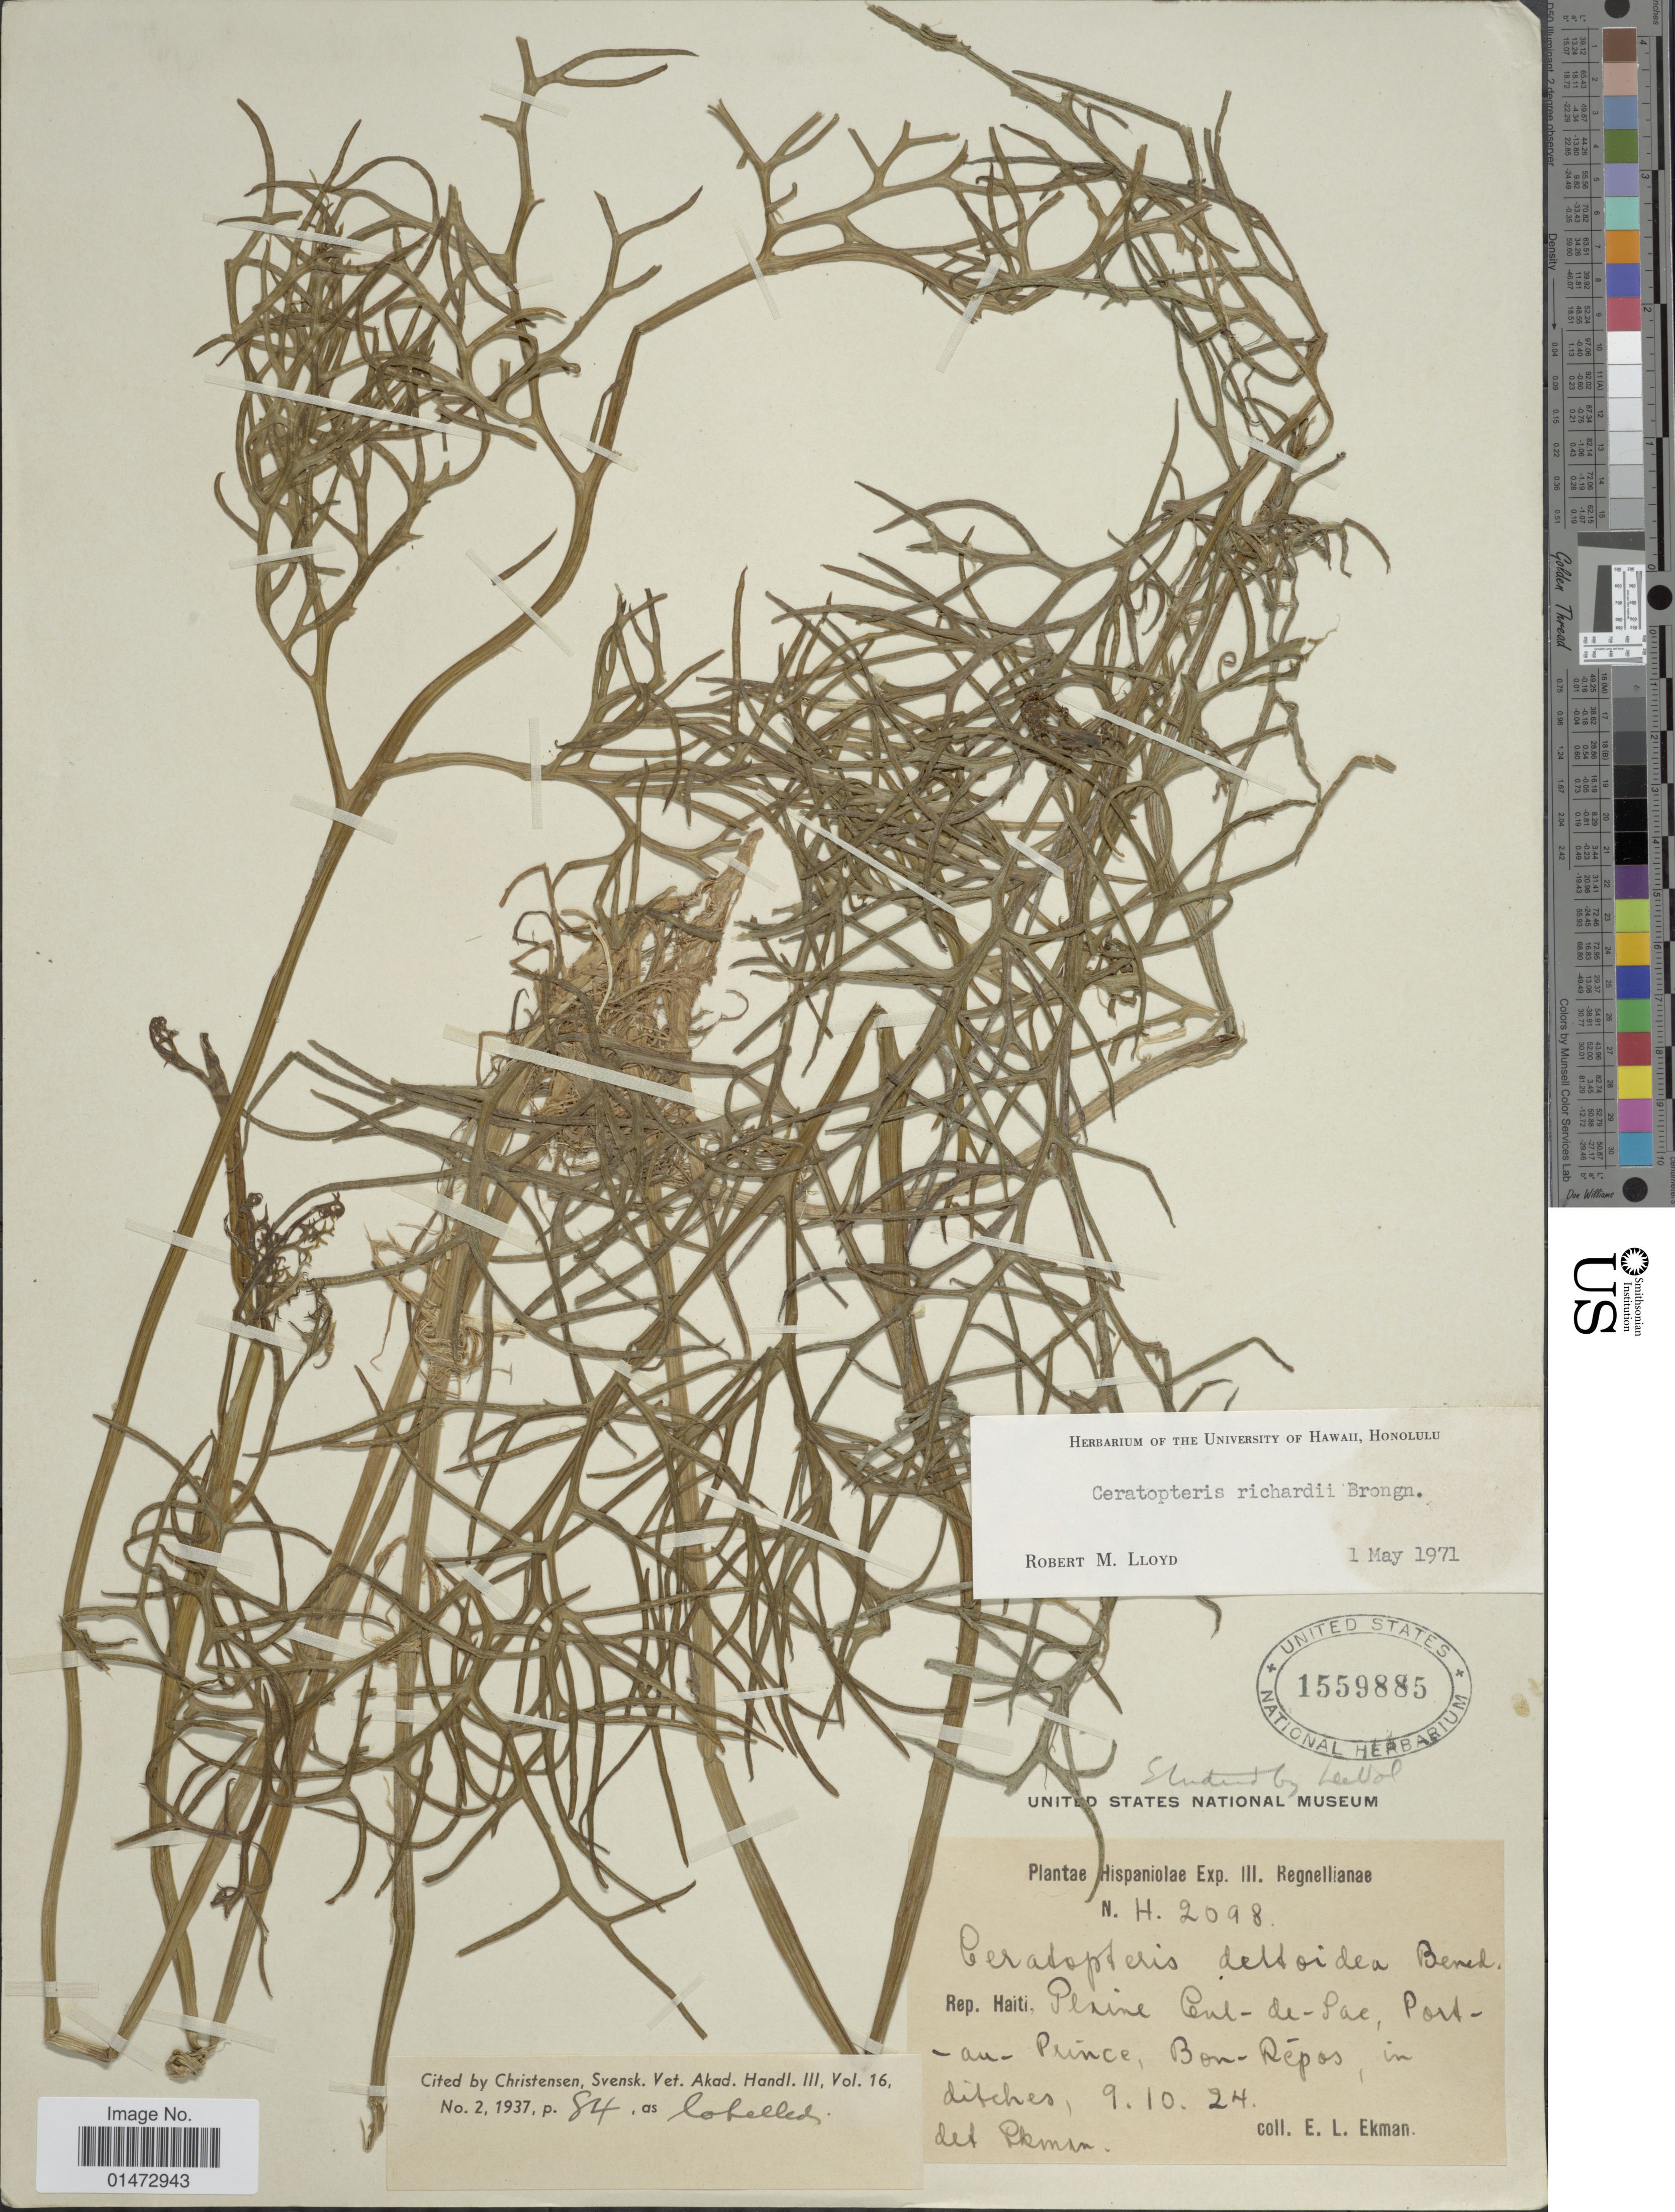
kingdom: Plantae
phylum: Tracheophyta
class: Polypodiopsida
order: Polypodiales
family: Pteridaceae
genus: Ceratopteris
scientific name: Ceratopteris richardii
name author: Brongn.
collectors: E. L. Ekman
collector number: H. 2098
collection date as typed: Transcribed d/m/y: 9/10/24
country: Haiti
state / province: Ouest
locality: Plaine de Cul-de-Sac, Port-au-Prince, Bon-Répos, in ditches.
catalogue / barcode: US 1559885